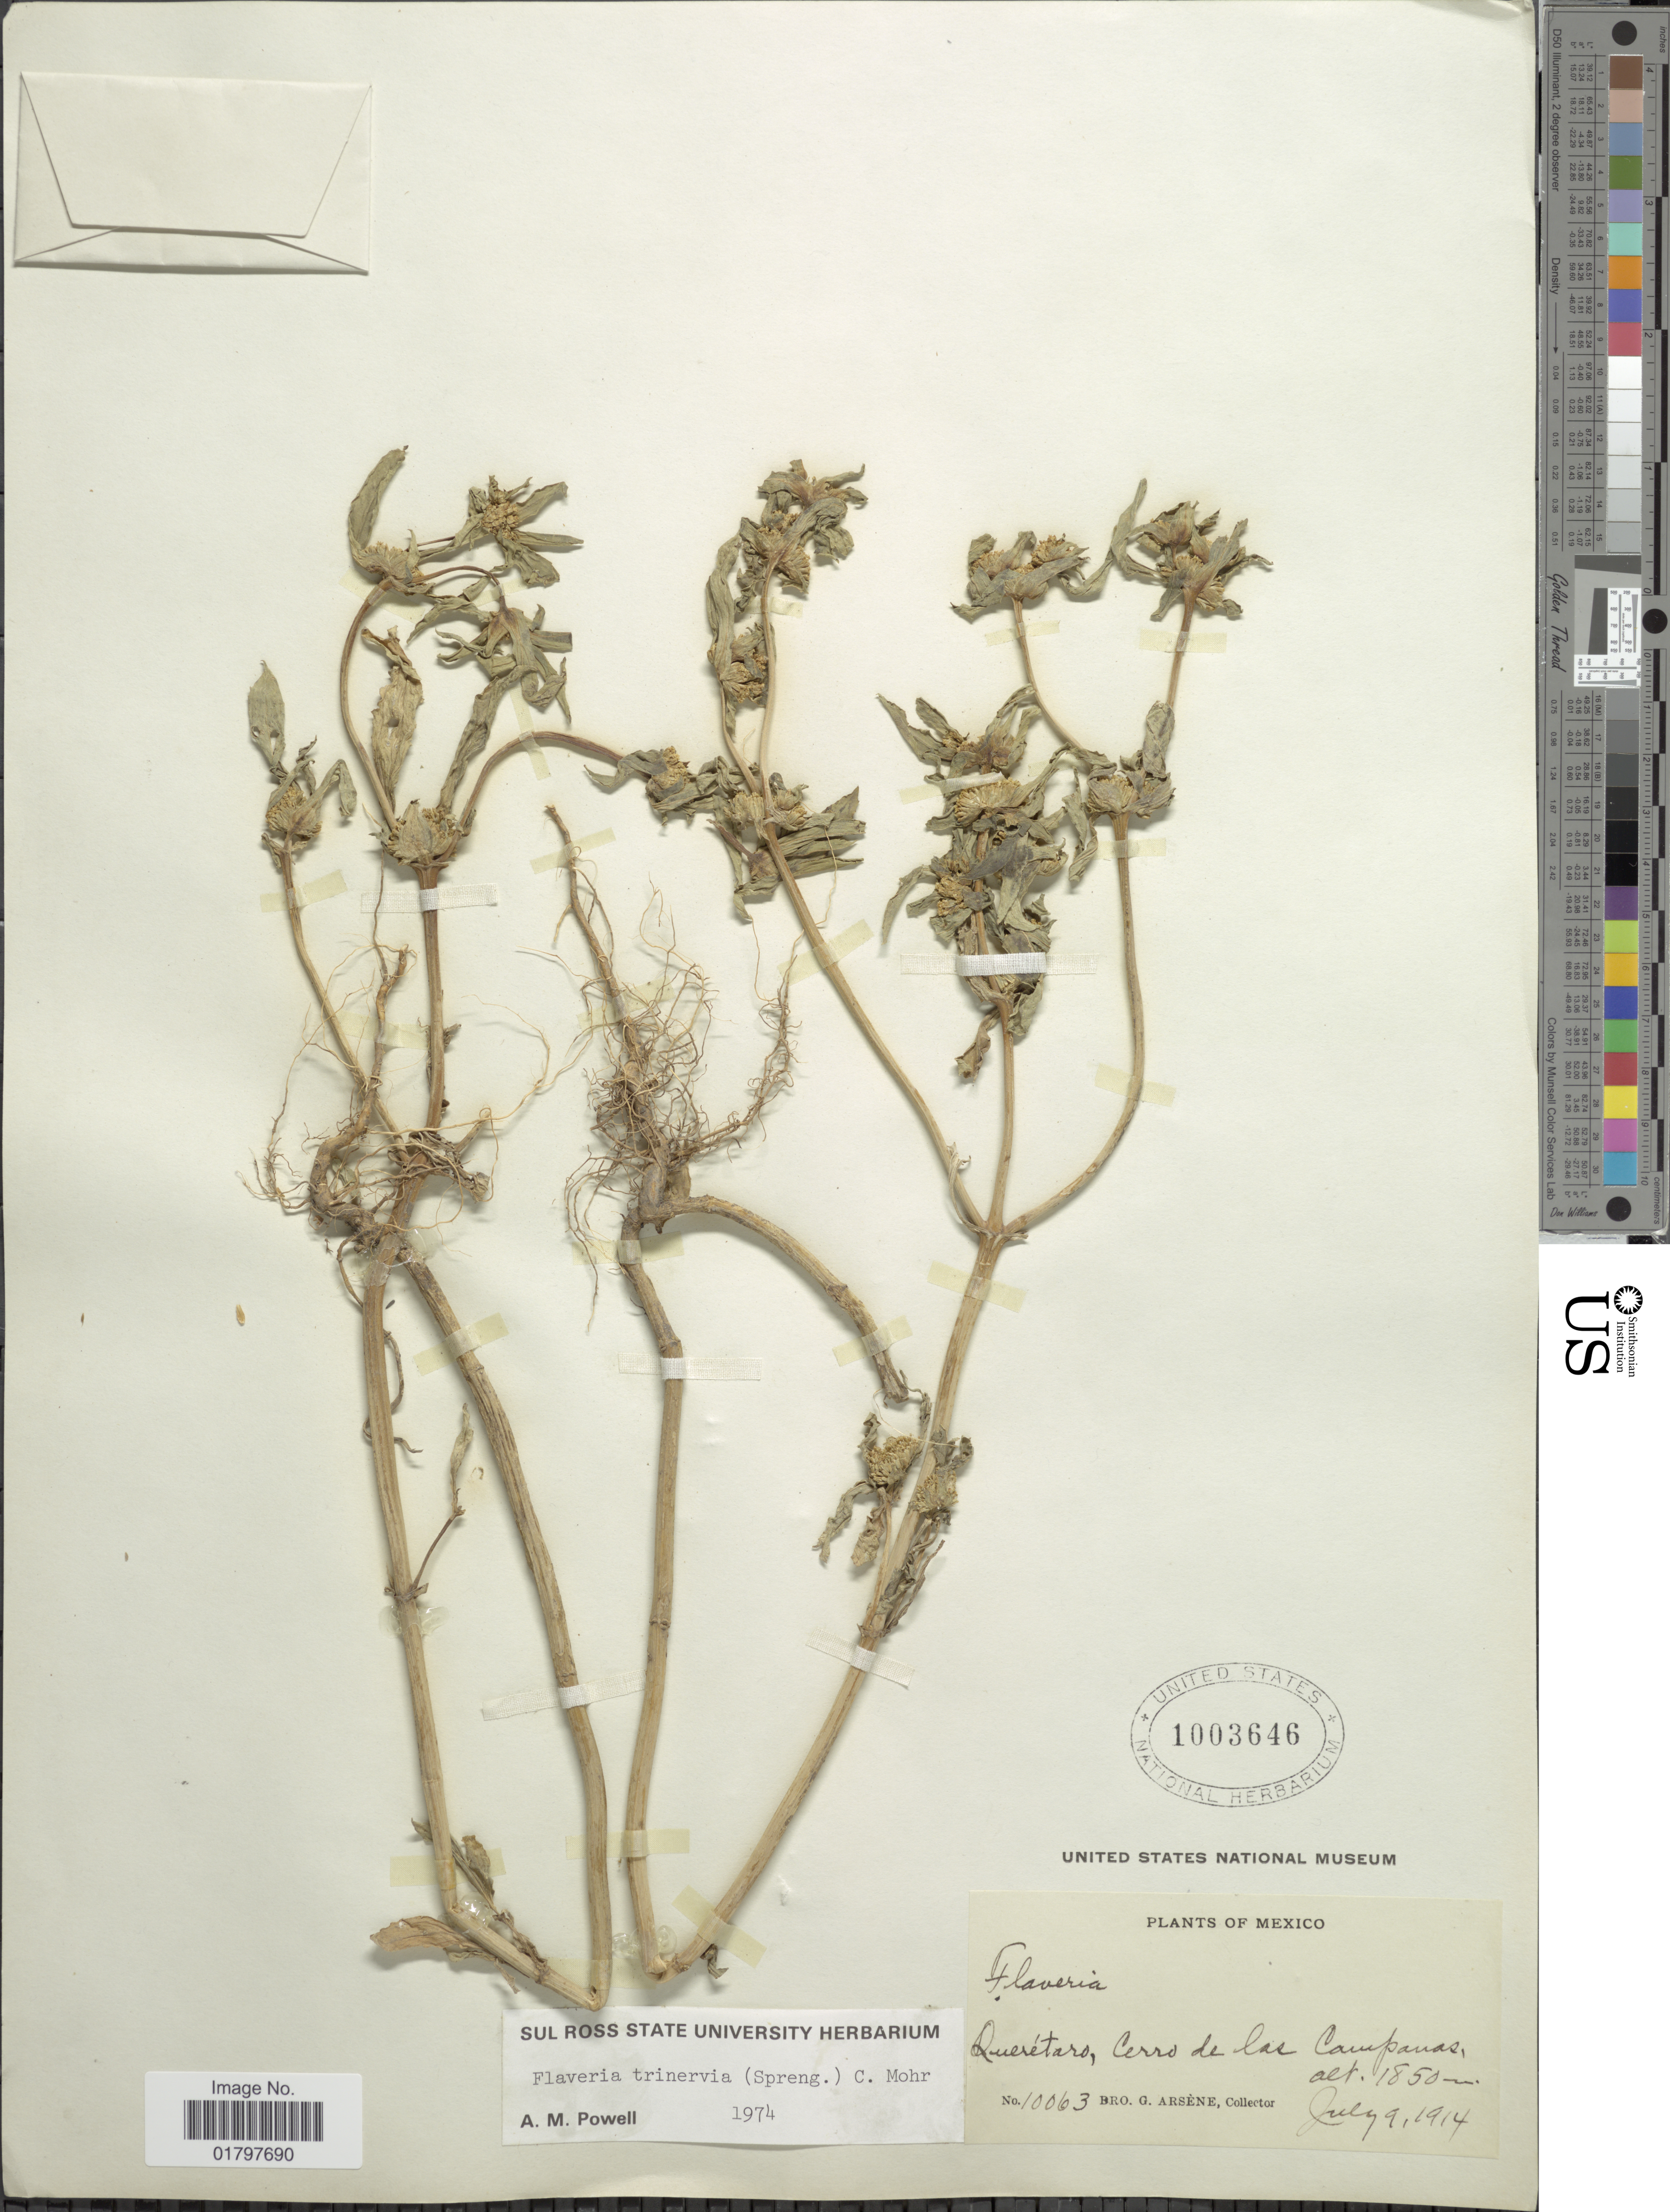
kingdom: Plantae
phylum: Tracheophyta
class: Magnoliopsida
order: Asterales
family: Asteraceae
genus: Flaveria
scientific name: Flaveria trinervia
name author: (Spreng.) C. Mohr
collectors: Bro. G. Arsène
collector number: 10063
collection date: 1914-07-09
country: Mexico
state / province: Querétaro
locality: Querétaro, Cerro de las Campanas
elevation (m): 1850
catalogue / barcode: US 1003646